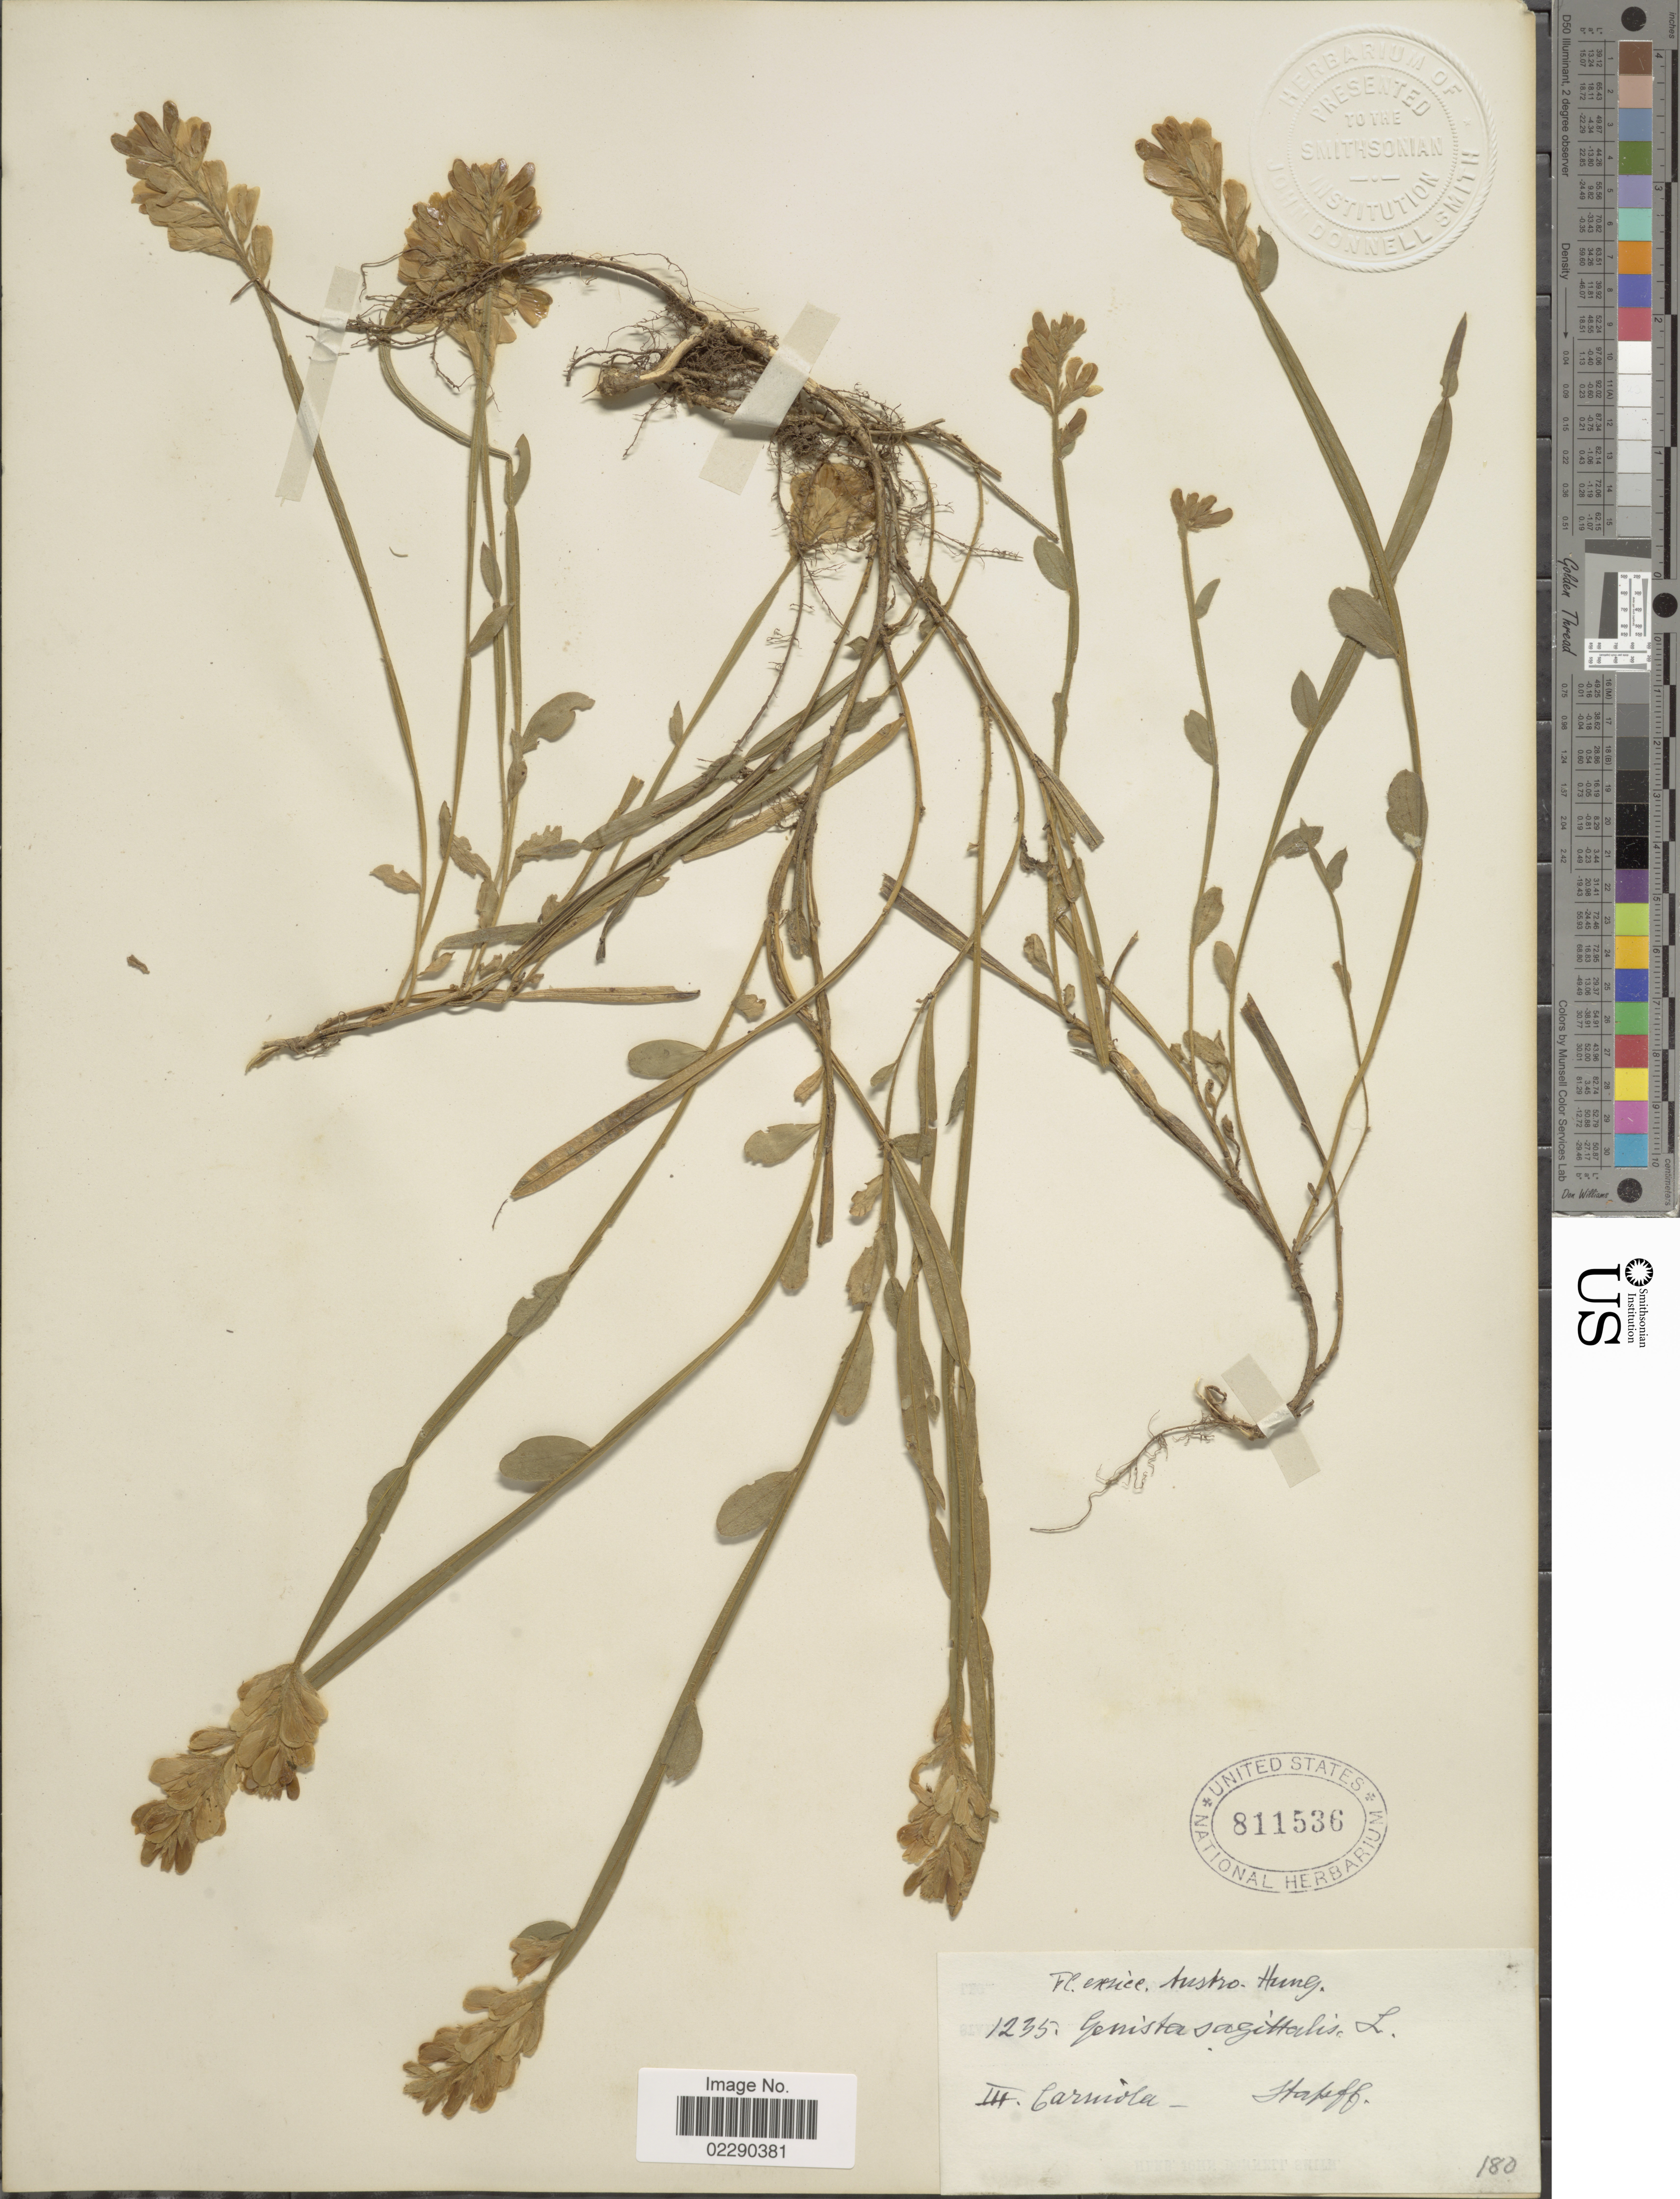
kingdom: Plantae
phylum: Tracheophyta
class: Magnoliopsida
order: Fabales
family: Fabaceae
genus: Genista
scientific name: Genista sagittalis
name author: L.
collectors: Stapff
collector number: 1235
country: Slovenia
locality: Austro-Hung., Carniola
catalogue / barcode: US 811536